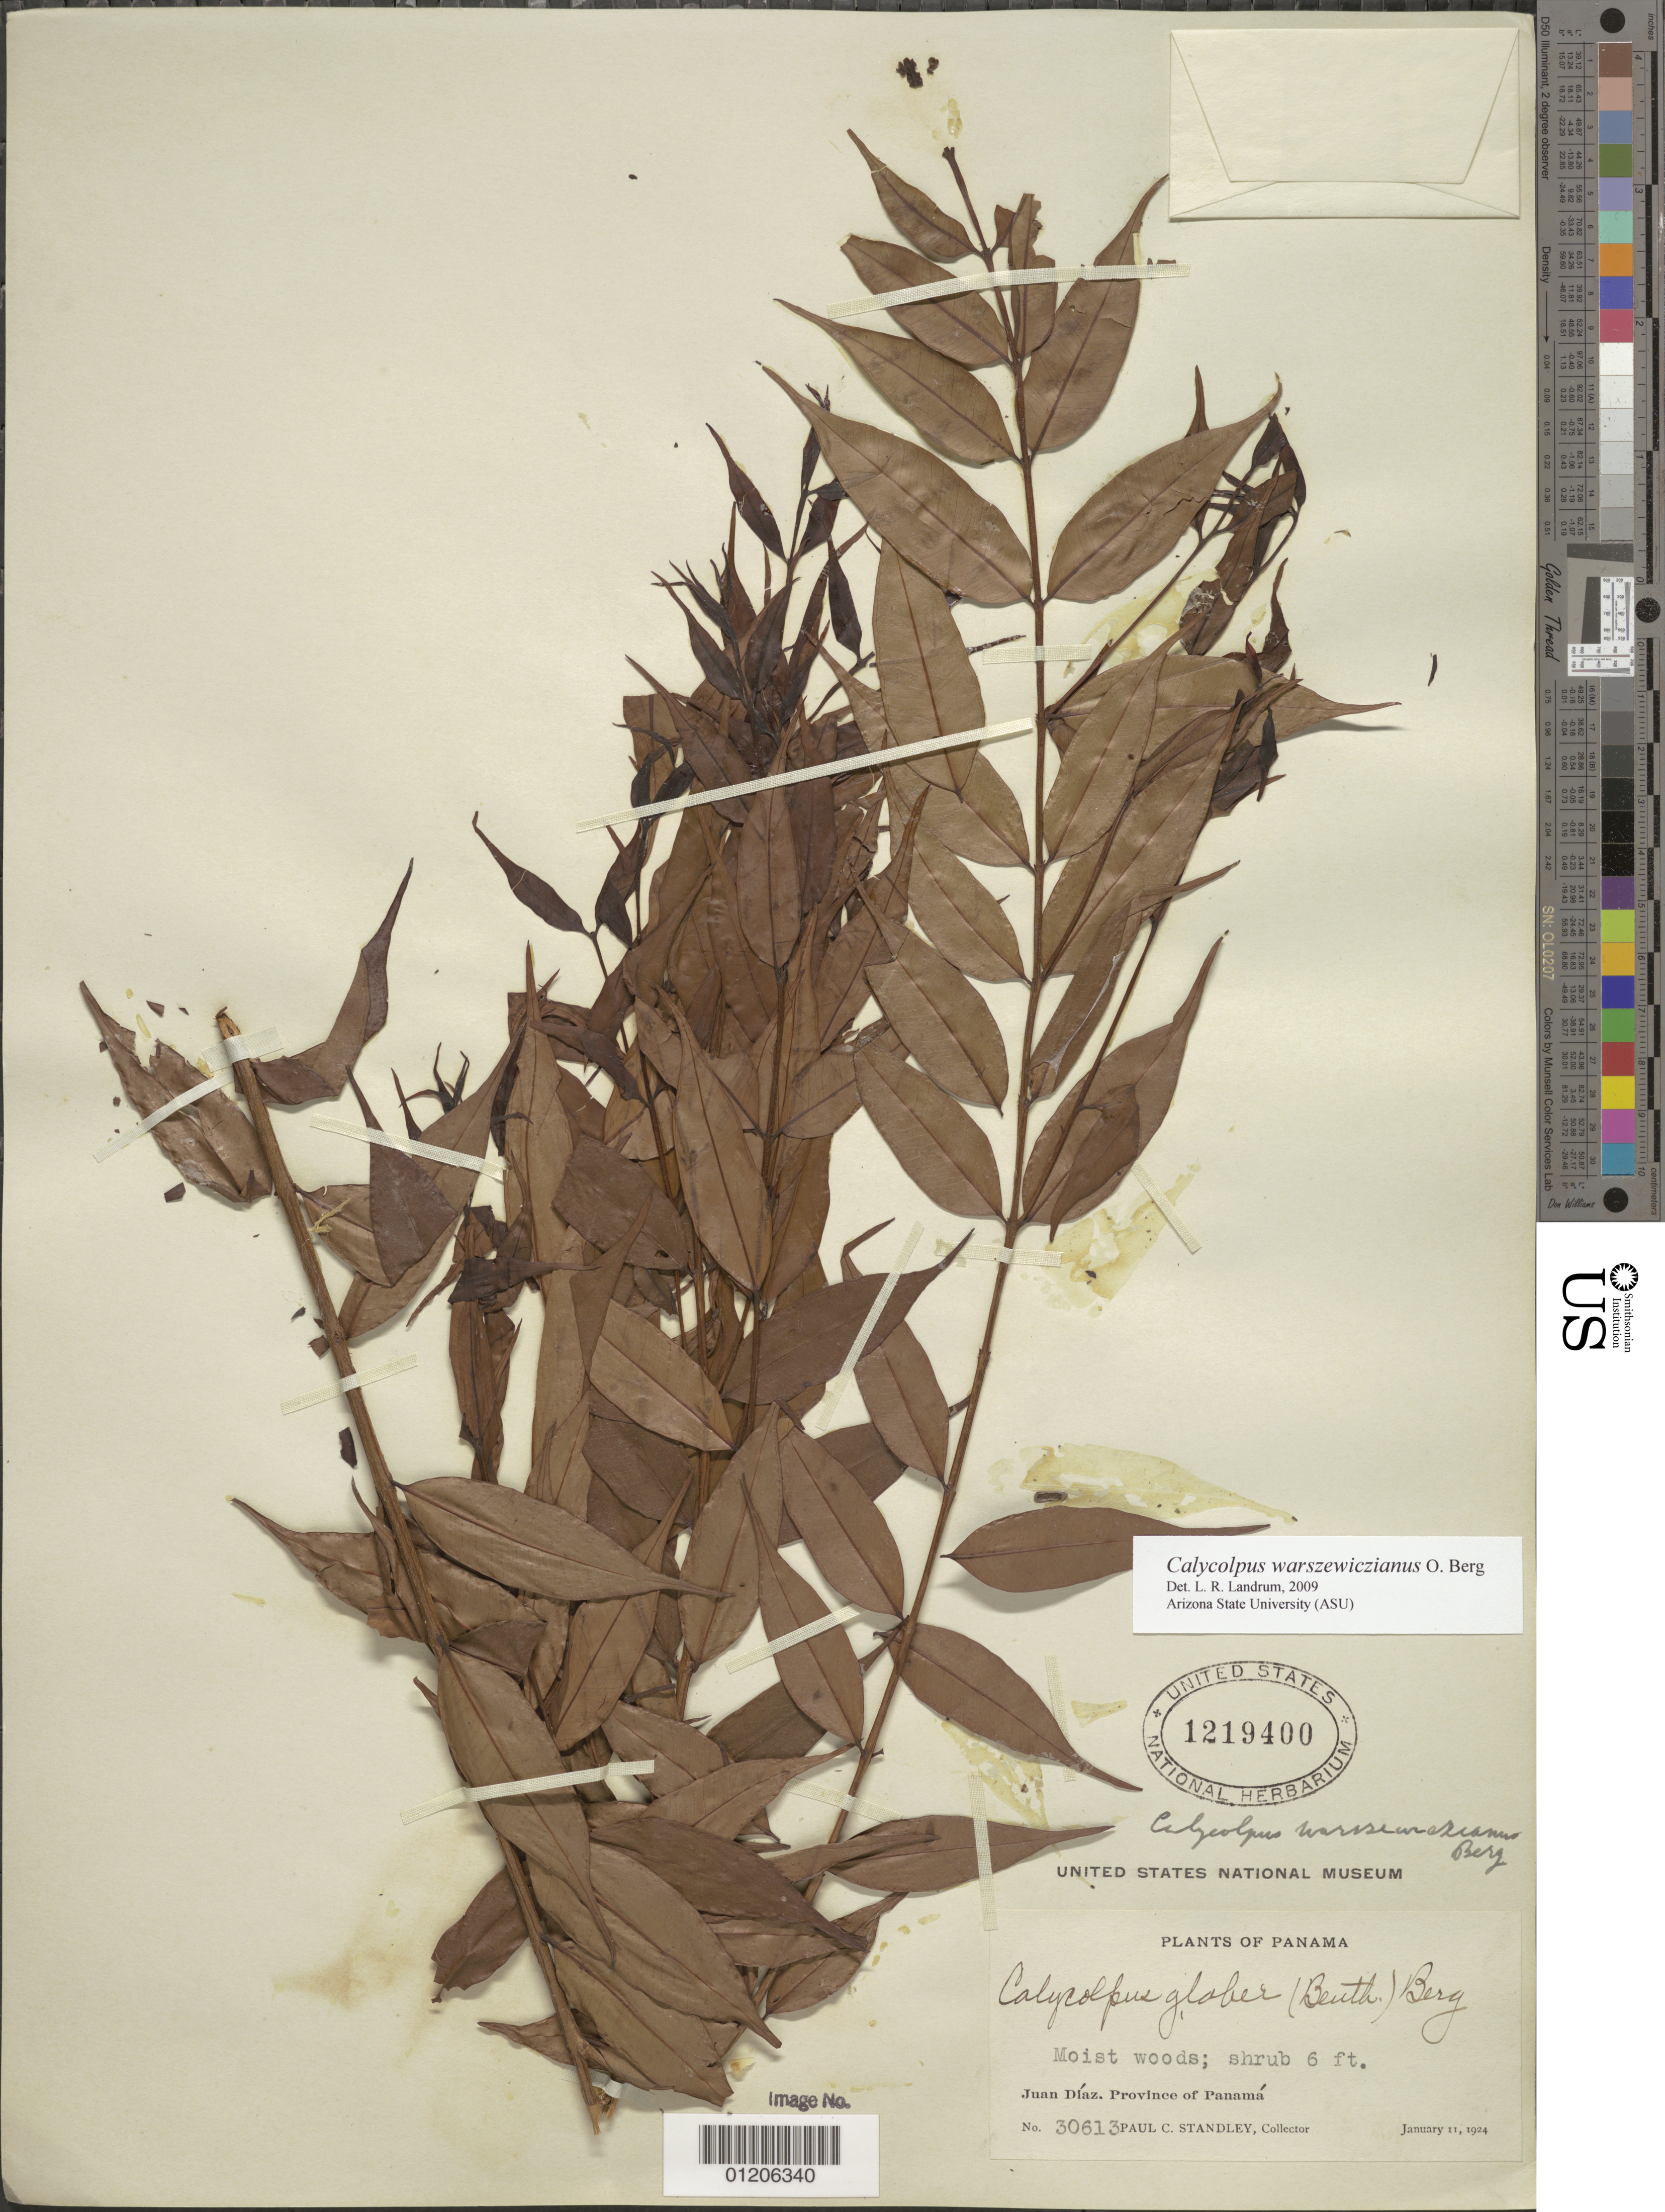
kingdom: Plantae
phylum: Tracheophyta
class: Magnoliopsida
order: Myrtales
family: Myrtaceae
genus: Calycolpus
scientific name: Calycolpus warszewiczianus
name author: O. Berg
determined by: Landrum, L. R.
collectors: P. C. Standley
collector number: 30613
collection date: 1924-01-11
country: Panama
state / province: Panamá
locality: Juan Díaz.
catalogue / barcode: US 1219400